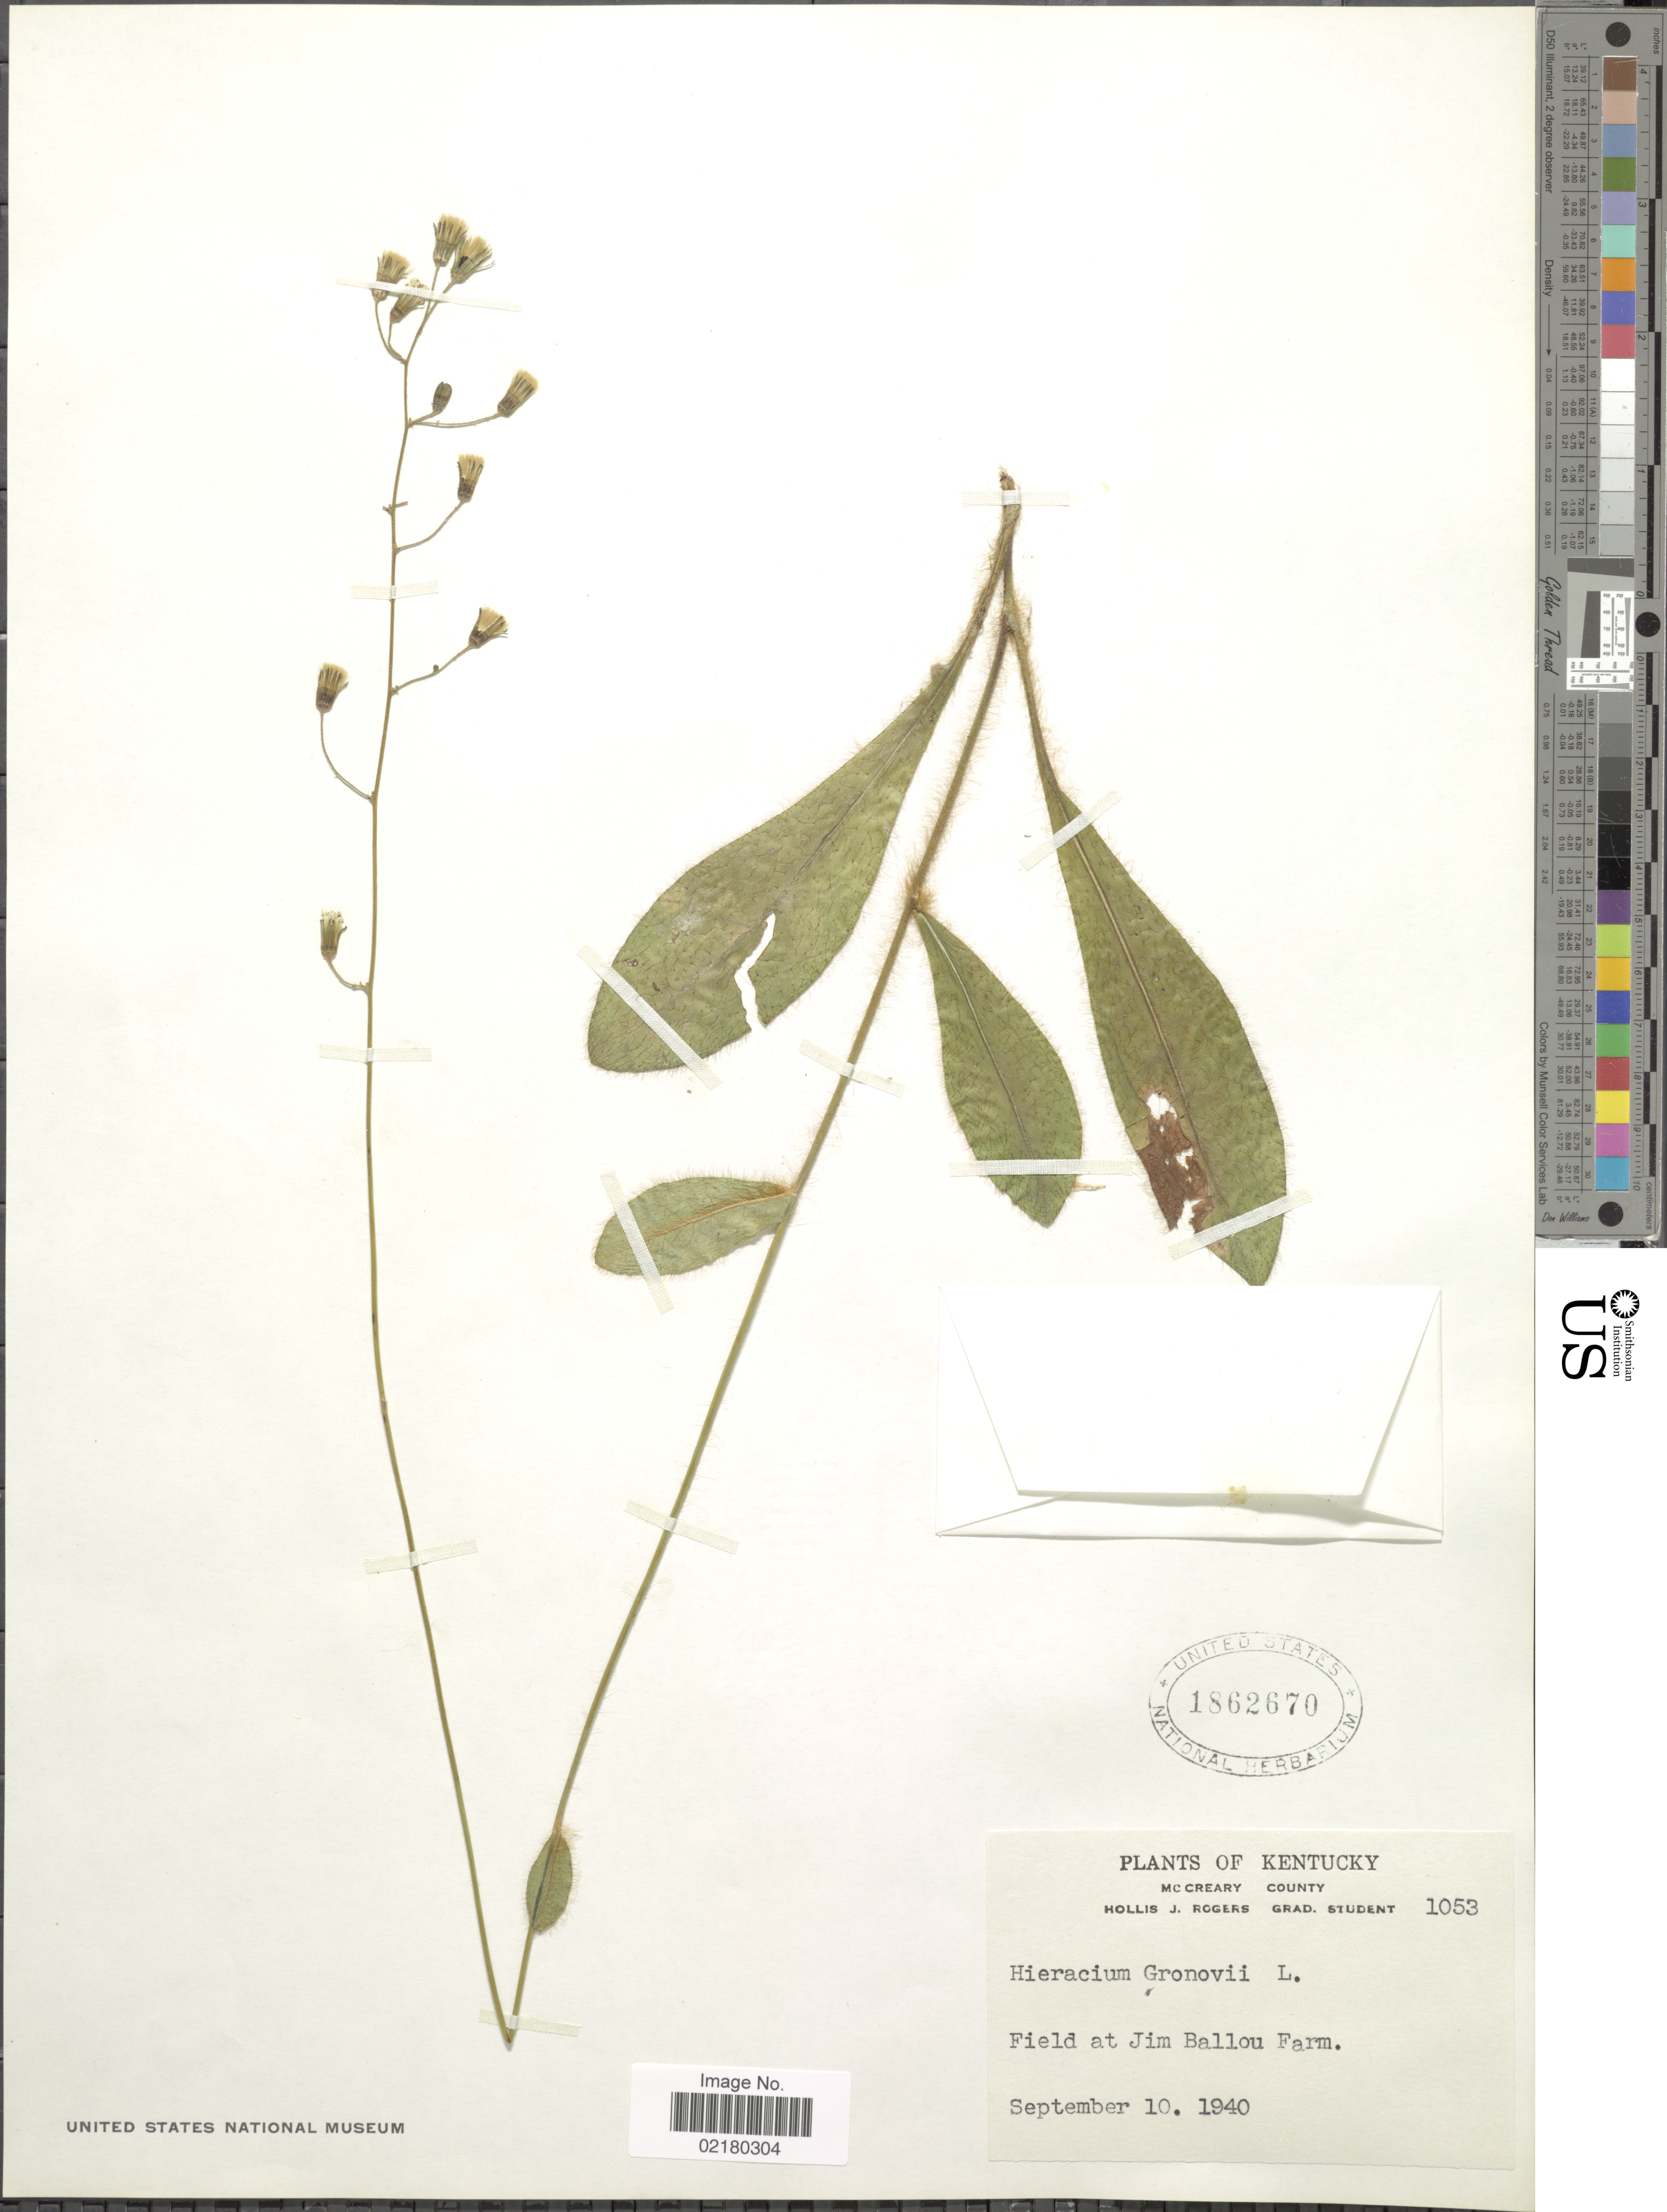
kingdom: Plantae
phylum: Tracheophyta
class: Magnoliopsida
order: Asterales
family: Asteraceae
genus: Hieracium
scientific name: Hieracium gronovii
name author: L.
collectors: H. J. Rogers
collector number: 1053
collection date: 1940-09-10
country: United States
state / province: Kentucky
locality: McCreary County, field at Jim Ballou Farm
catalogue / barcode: US 1862670